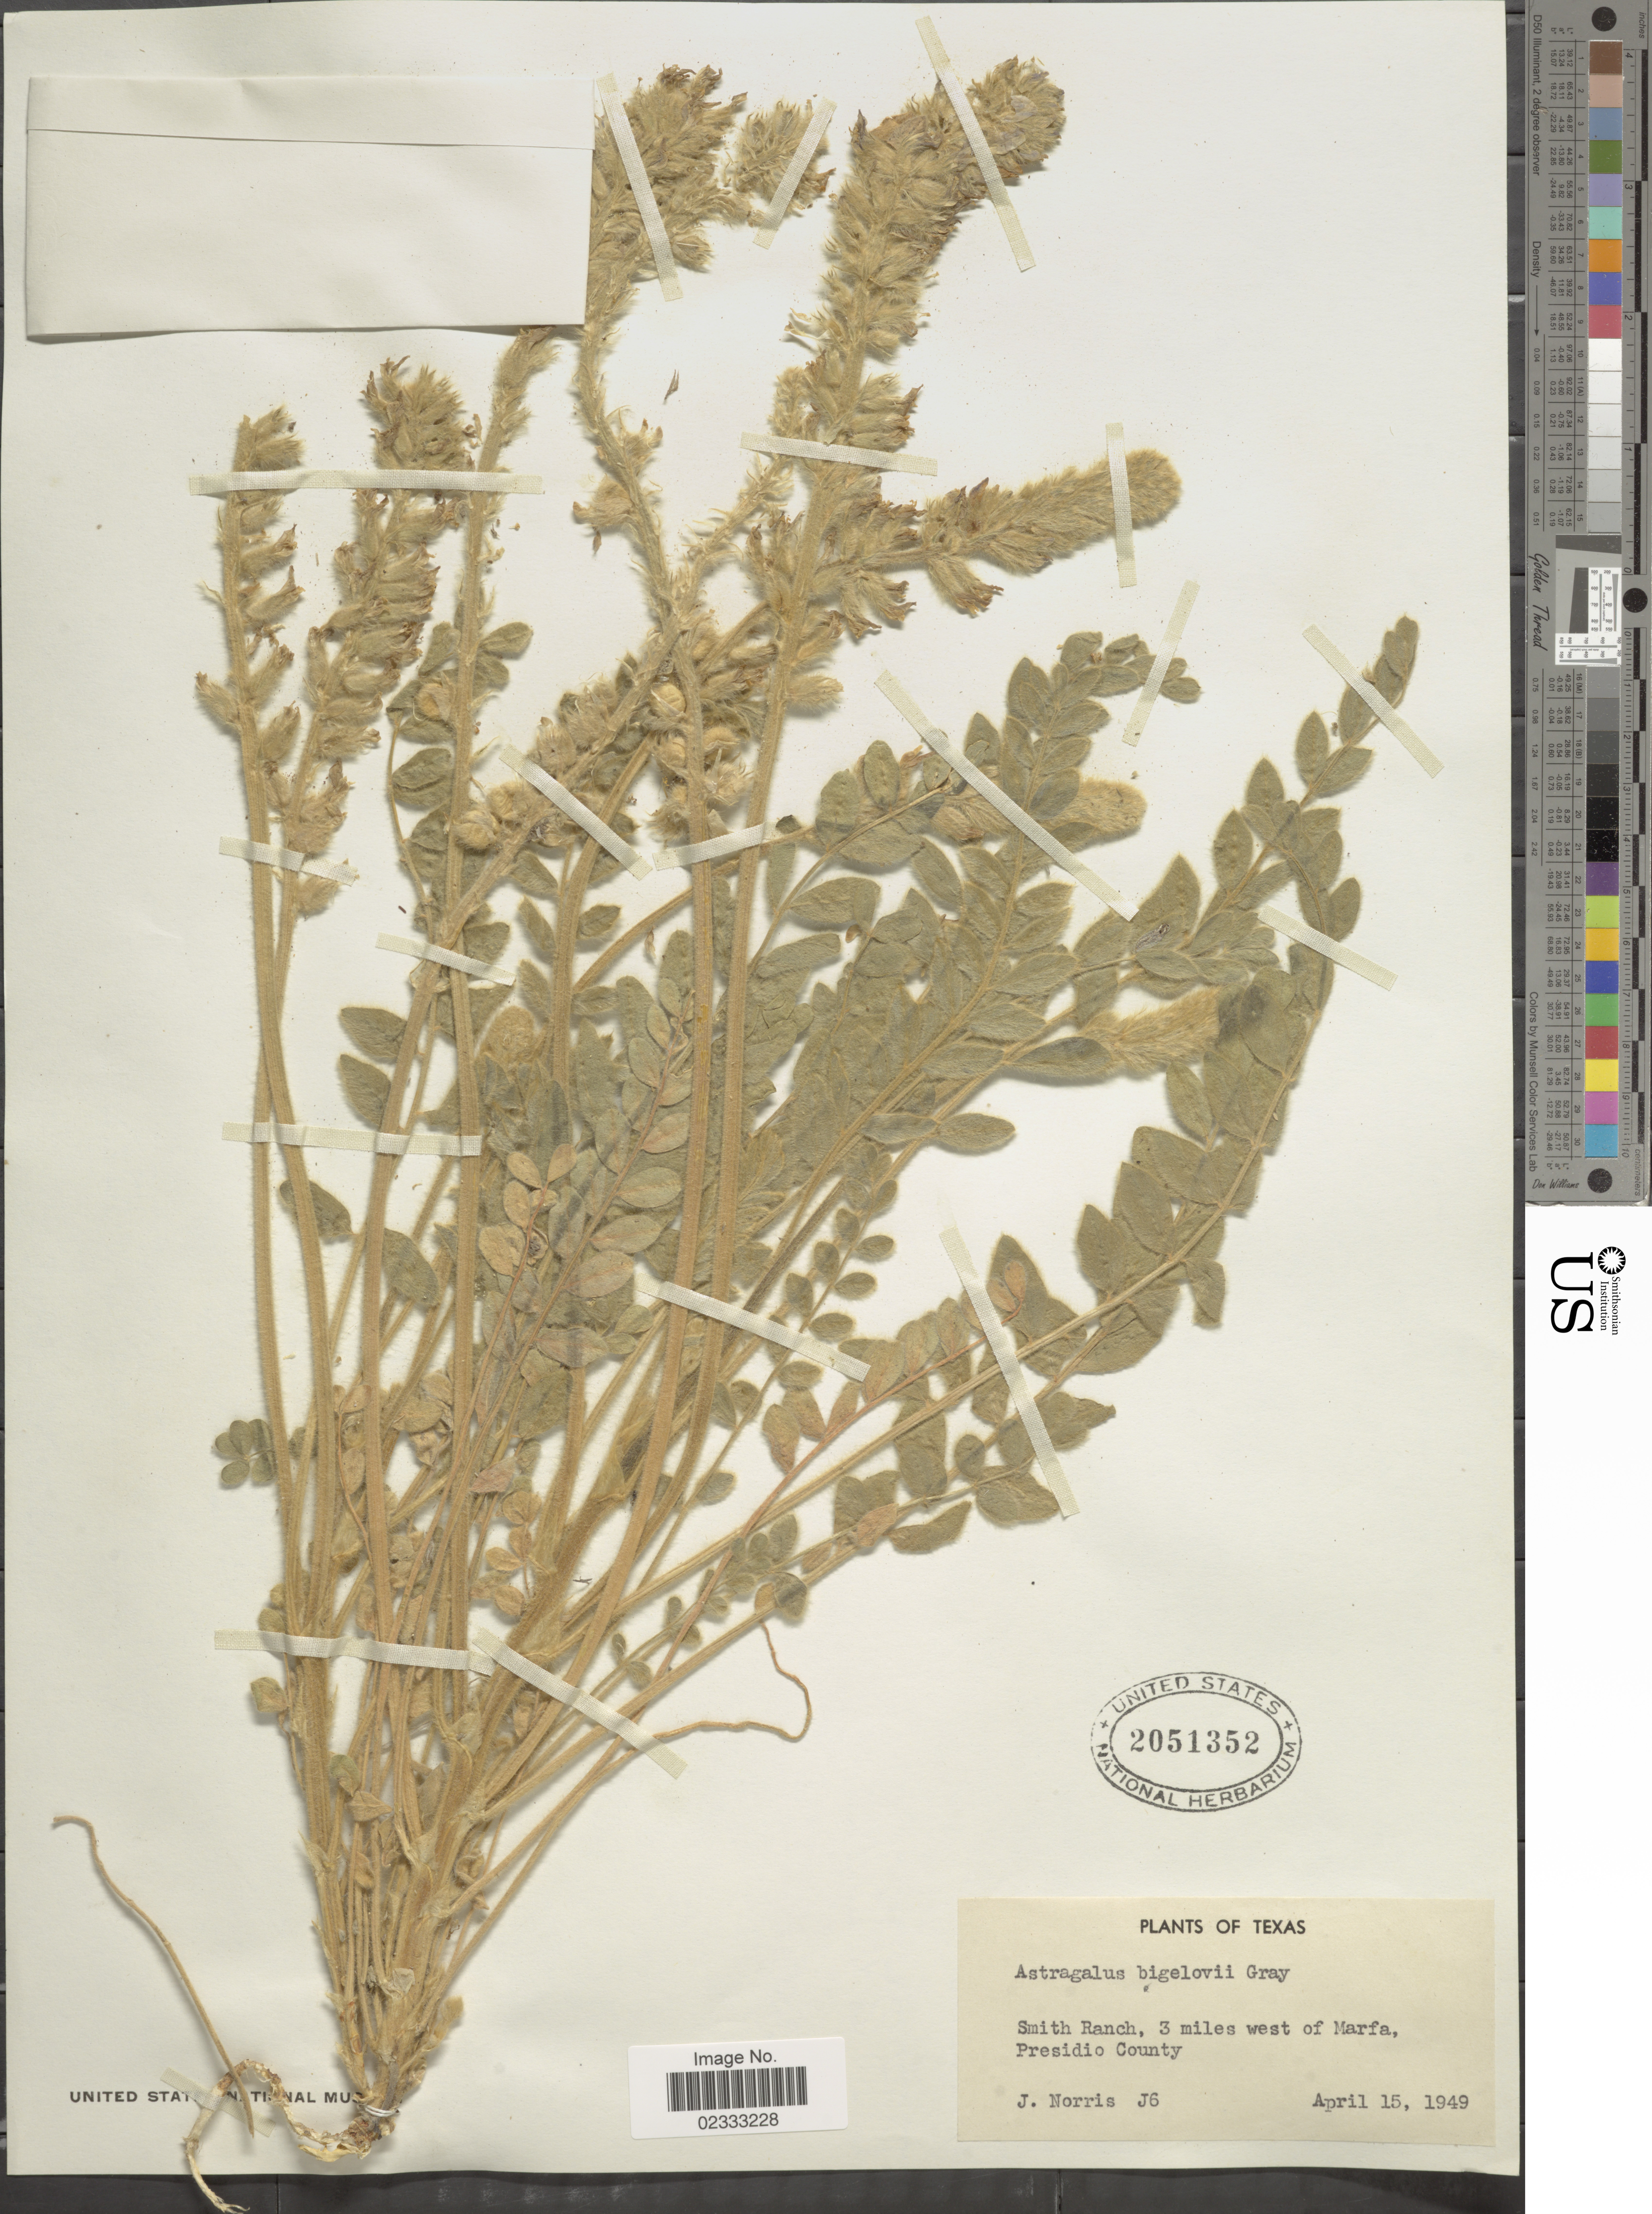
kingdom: Plantae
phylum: Tracheophyta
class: Magnoliopsida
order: Fabales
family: Fabaceae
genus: Astragalus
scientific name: Astragalus mollissimus var. bigelovii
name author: (A. Gray) Barneby ex B.L. Turner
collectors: J. Norris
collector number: J6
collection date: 1949-04-15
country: United States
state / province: Texas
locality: Smith Ranch, 3 miles west of Marfa, Presidio County.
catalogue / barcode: US 2051352